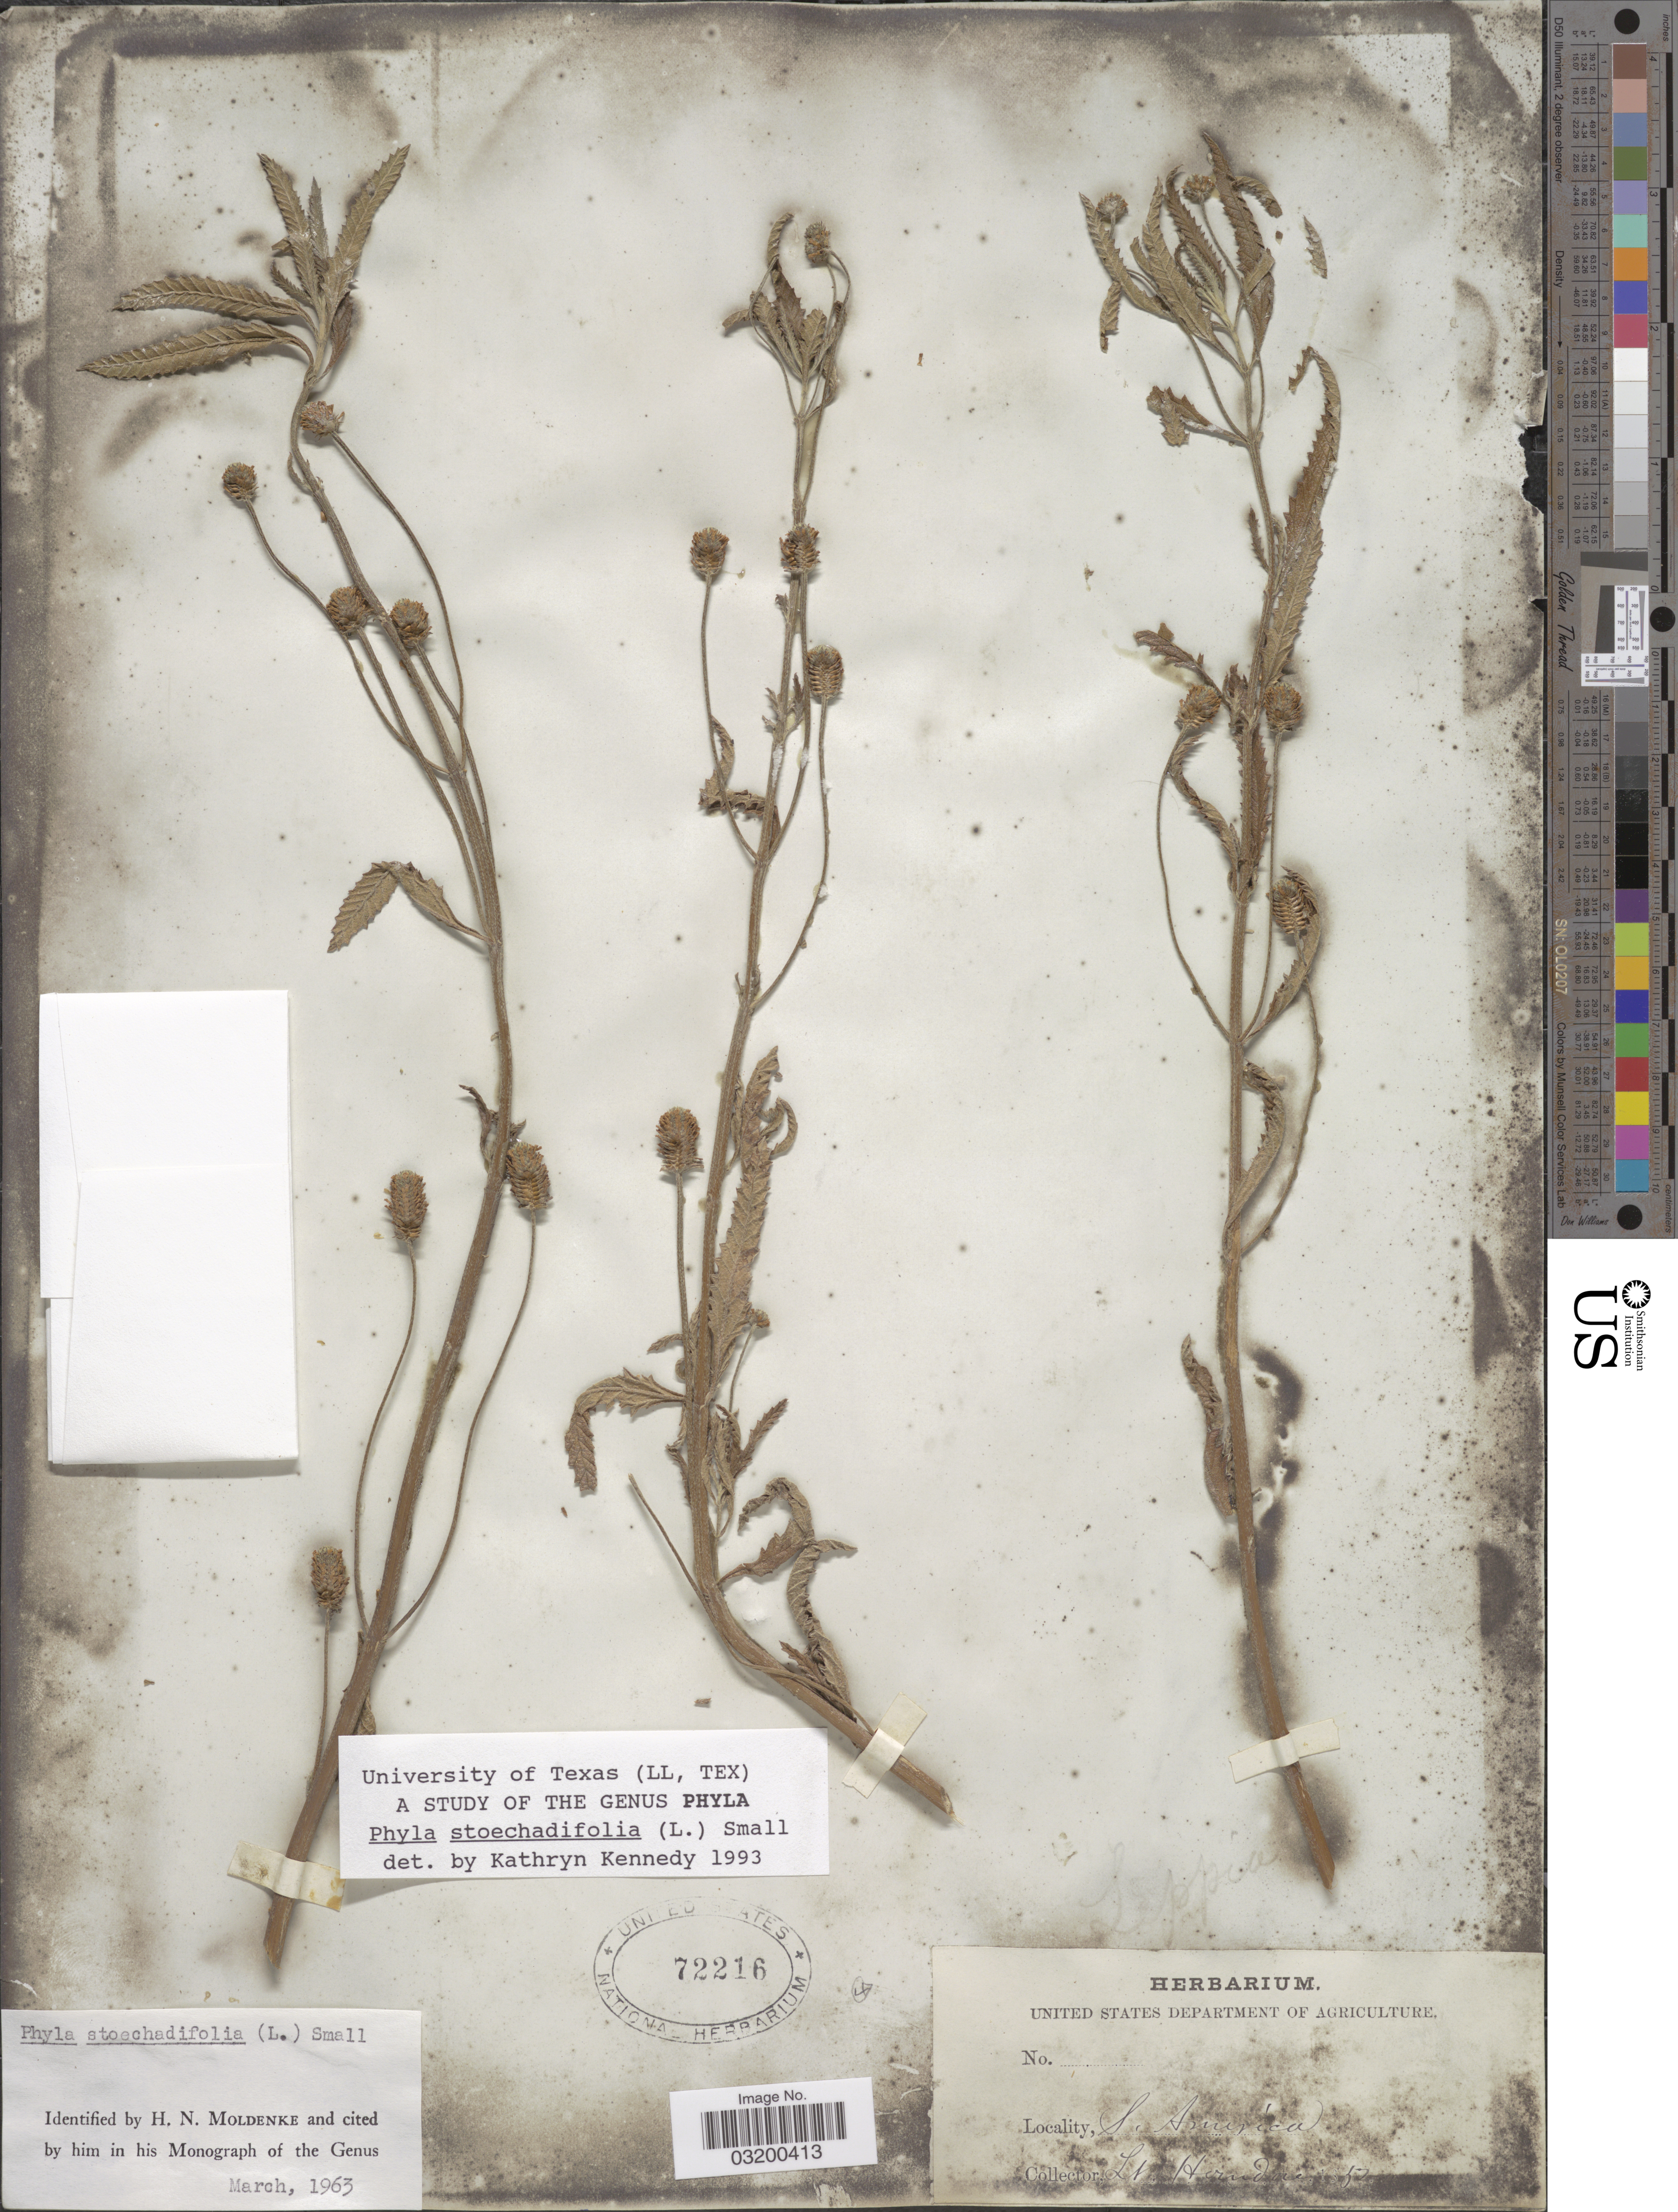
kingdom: Plantae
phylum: Tracheophyta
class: Magnoliopsida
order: Lamiales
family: Verbenaceae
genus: Phyla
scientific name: Phyla stoechadifolia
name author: (L.) Small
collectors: L. Herndon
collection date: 1852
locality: S. America.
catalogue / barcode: US 72216